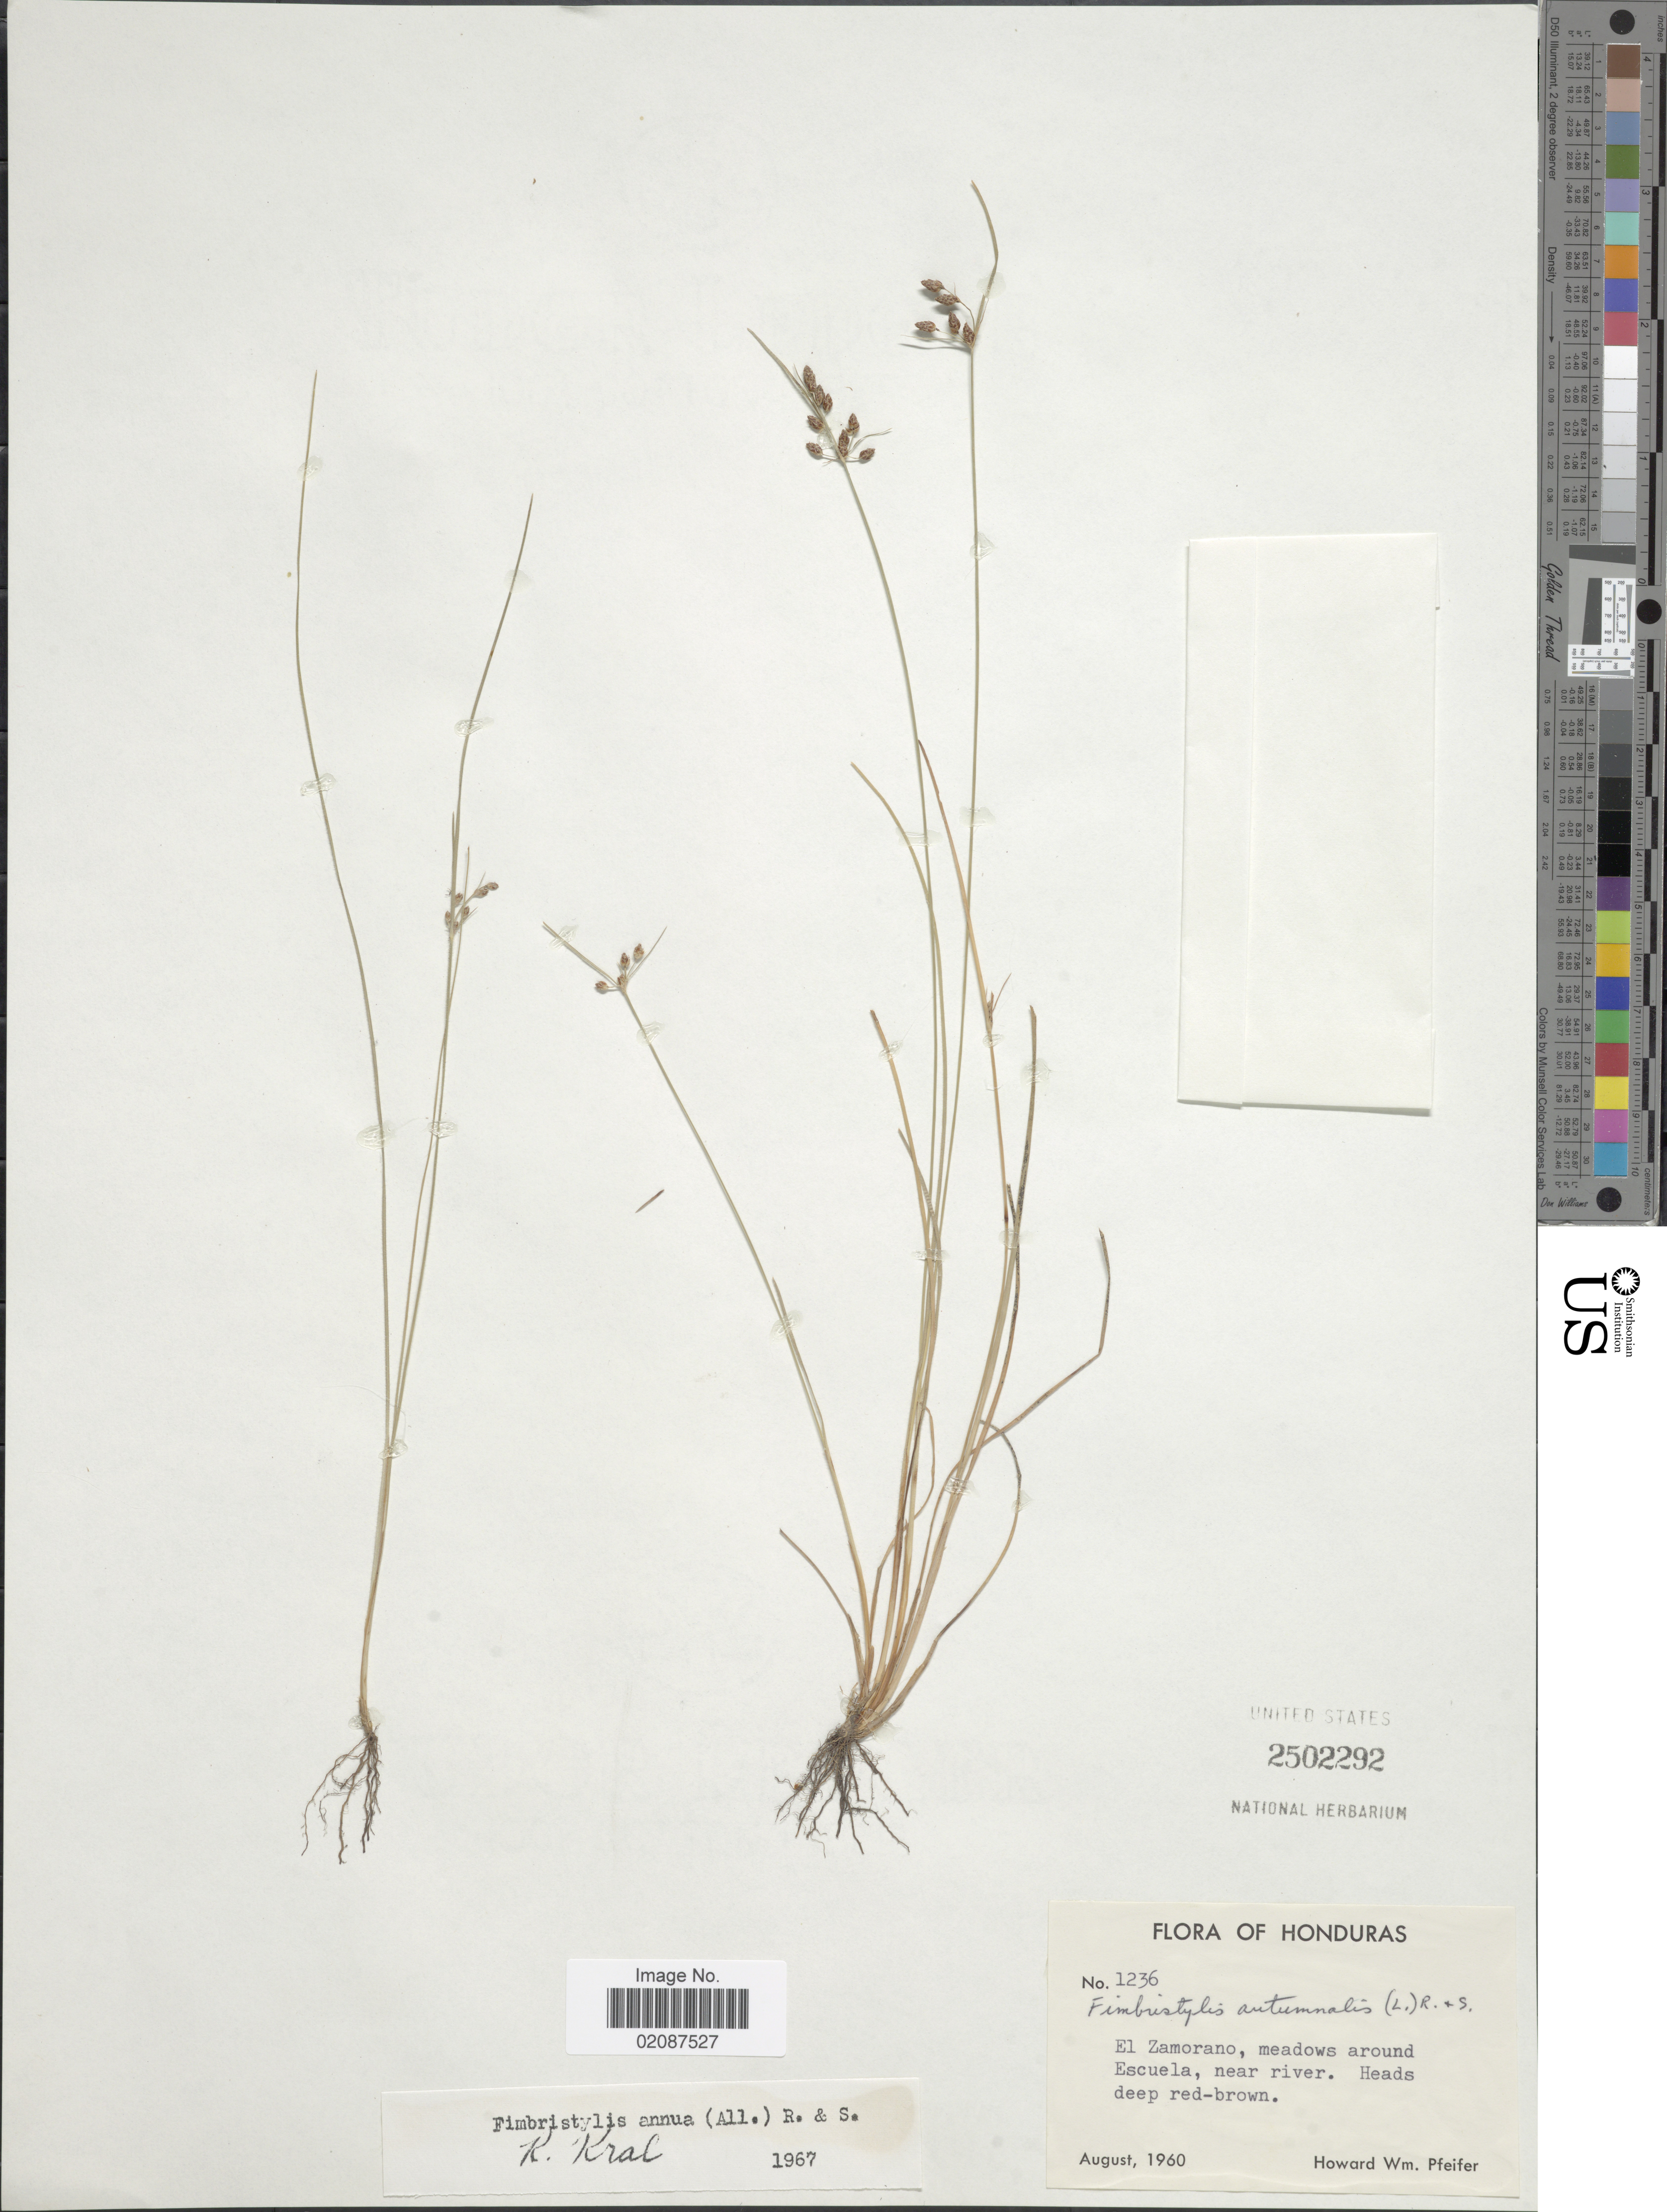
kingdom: Plantae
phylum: Tracheophyta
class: Liliopsida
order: Poales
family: Cyperaceae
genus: Fimbristylis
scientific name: Fimbristylis annua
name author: (All.) Roem. & Schult.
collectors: H. W. Pfeifer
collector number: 1236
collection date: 1960-08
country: Honduras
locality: El Zamora, meadows around Escuela, near river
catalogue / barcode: US 2502292